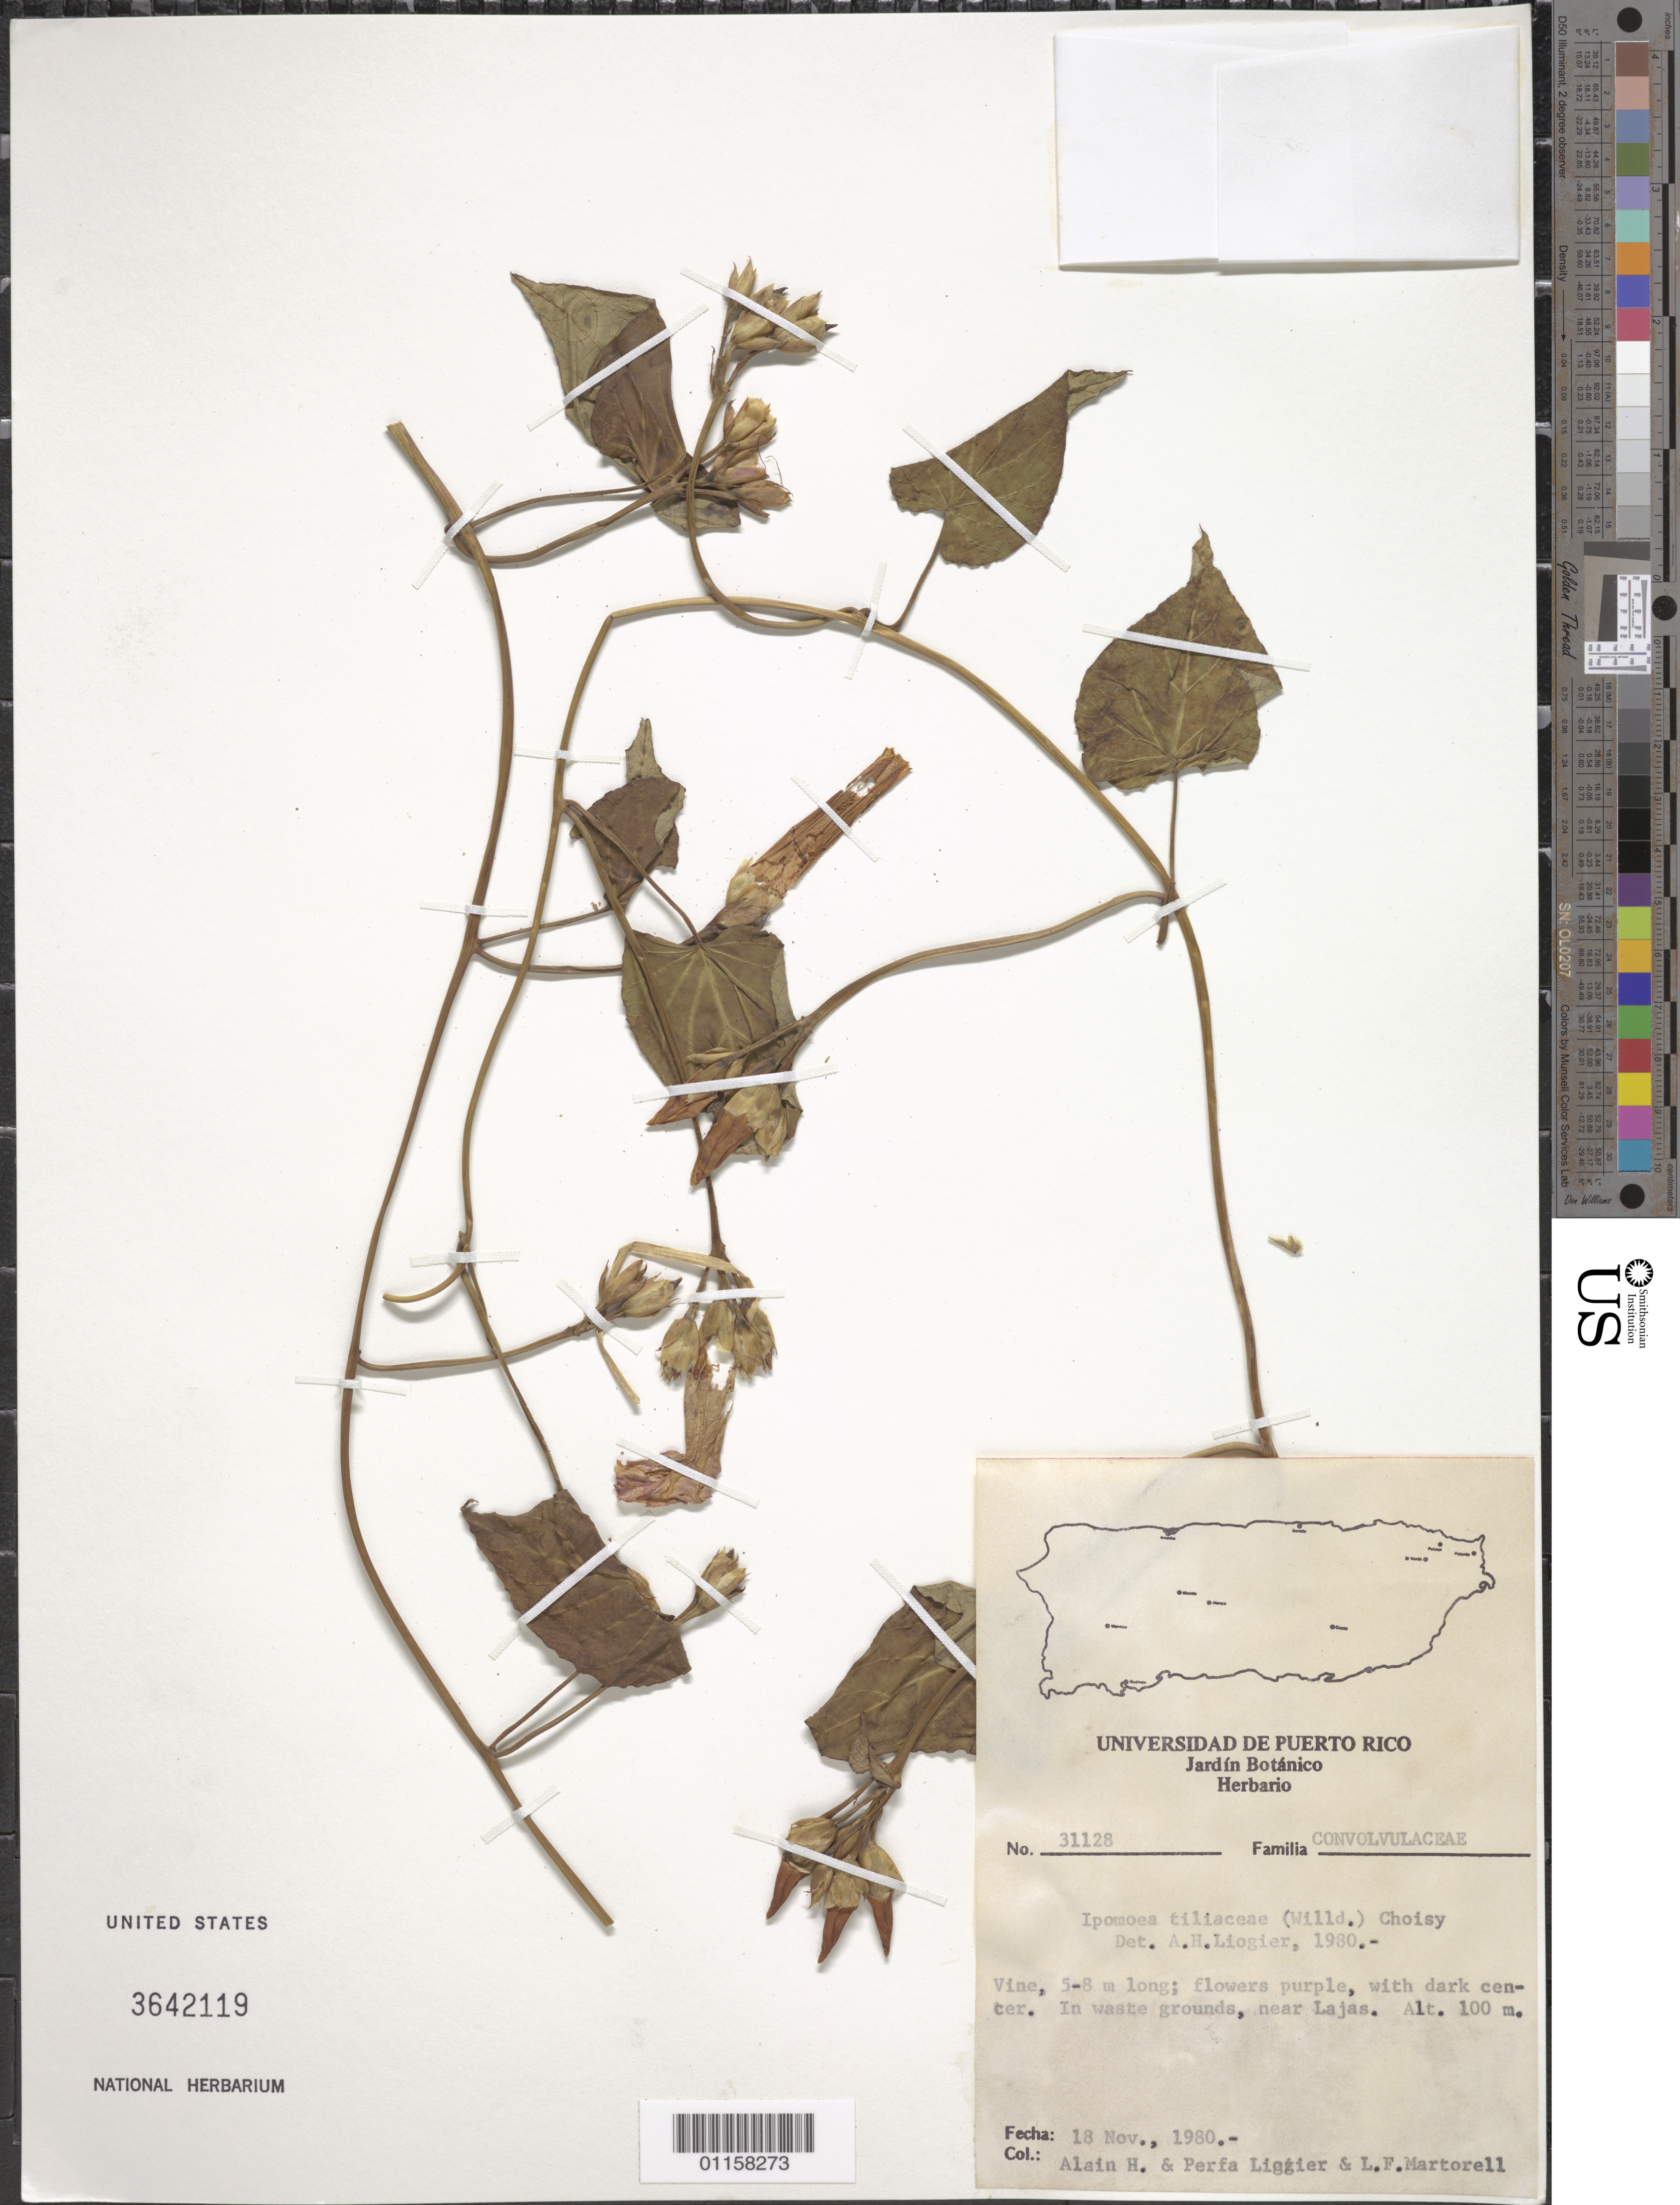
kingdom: Plantae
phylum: Tracheophyta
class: Magnoliopsida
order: Solanales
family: Convolvulaceae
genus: Ipomoea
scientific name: Ipomoea tiliacea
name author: (Willd.) Choisy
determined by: Liogier, Alain H.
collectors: A. H. Liogier, M. P. Liogier & L. Martorell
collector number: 31128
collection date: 1980-11-18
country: Puerto Rico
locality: Lajas, near.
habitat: In waste grounds.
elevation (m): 100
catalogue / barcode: US 3642119